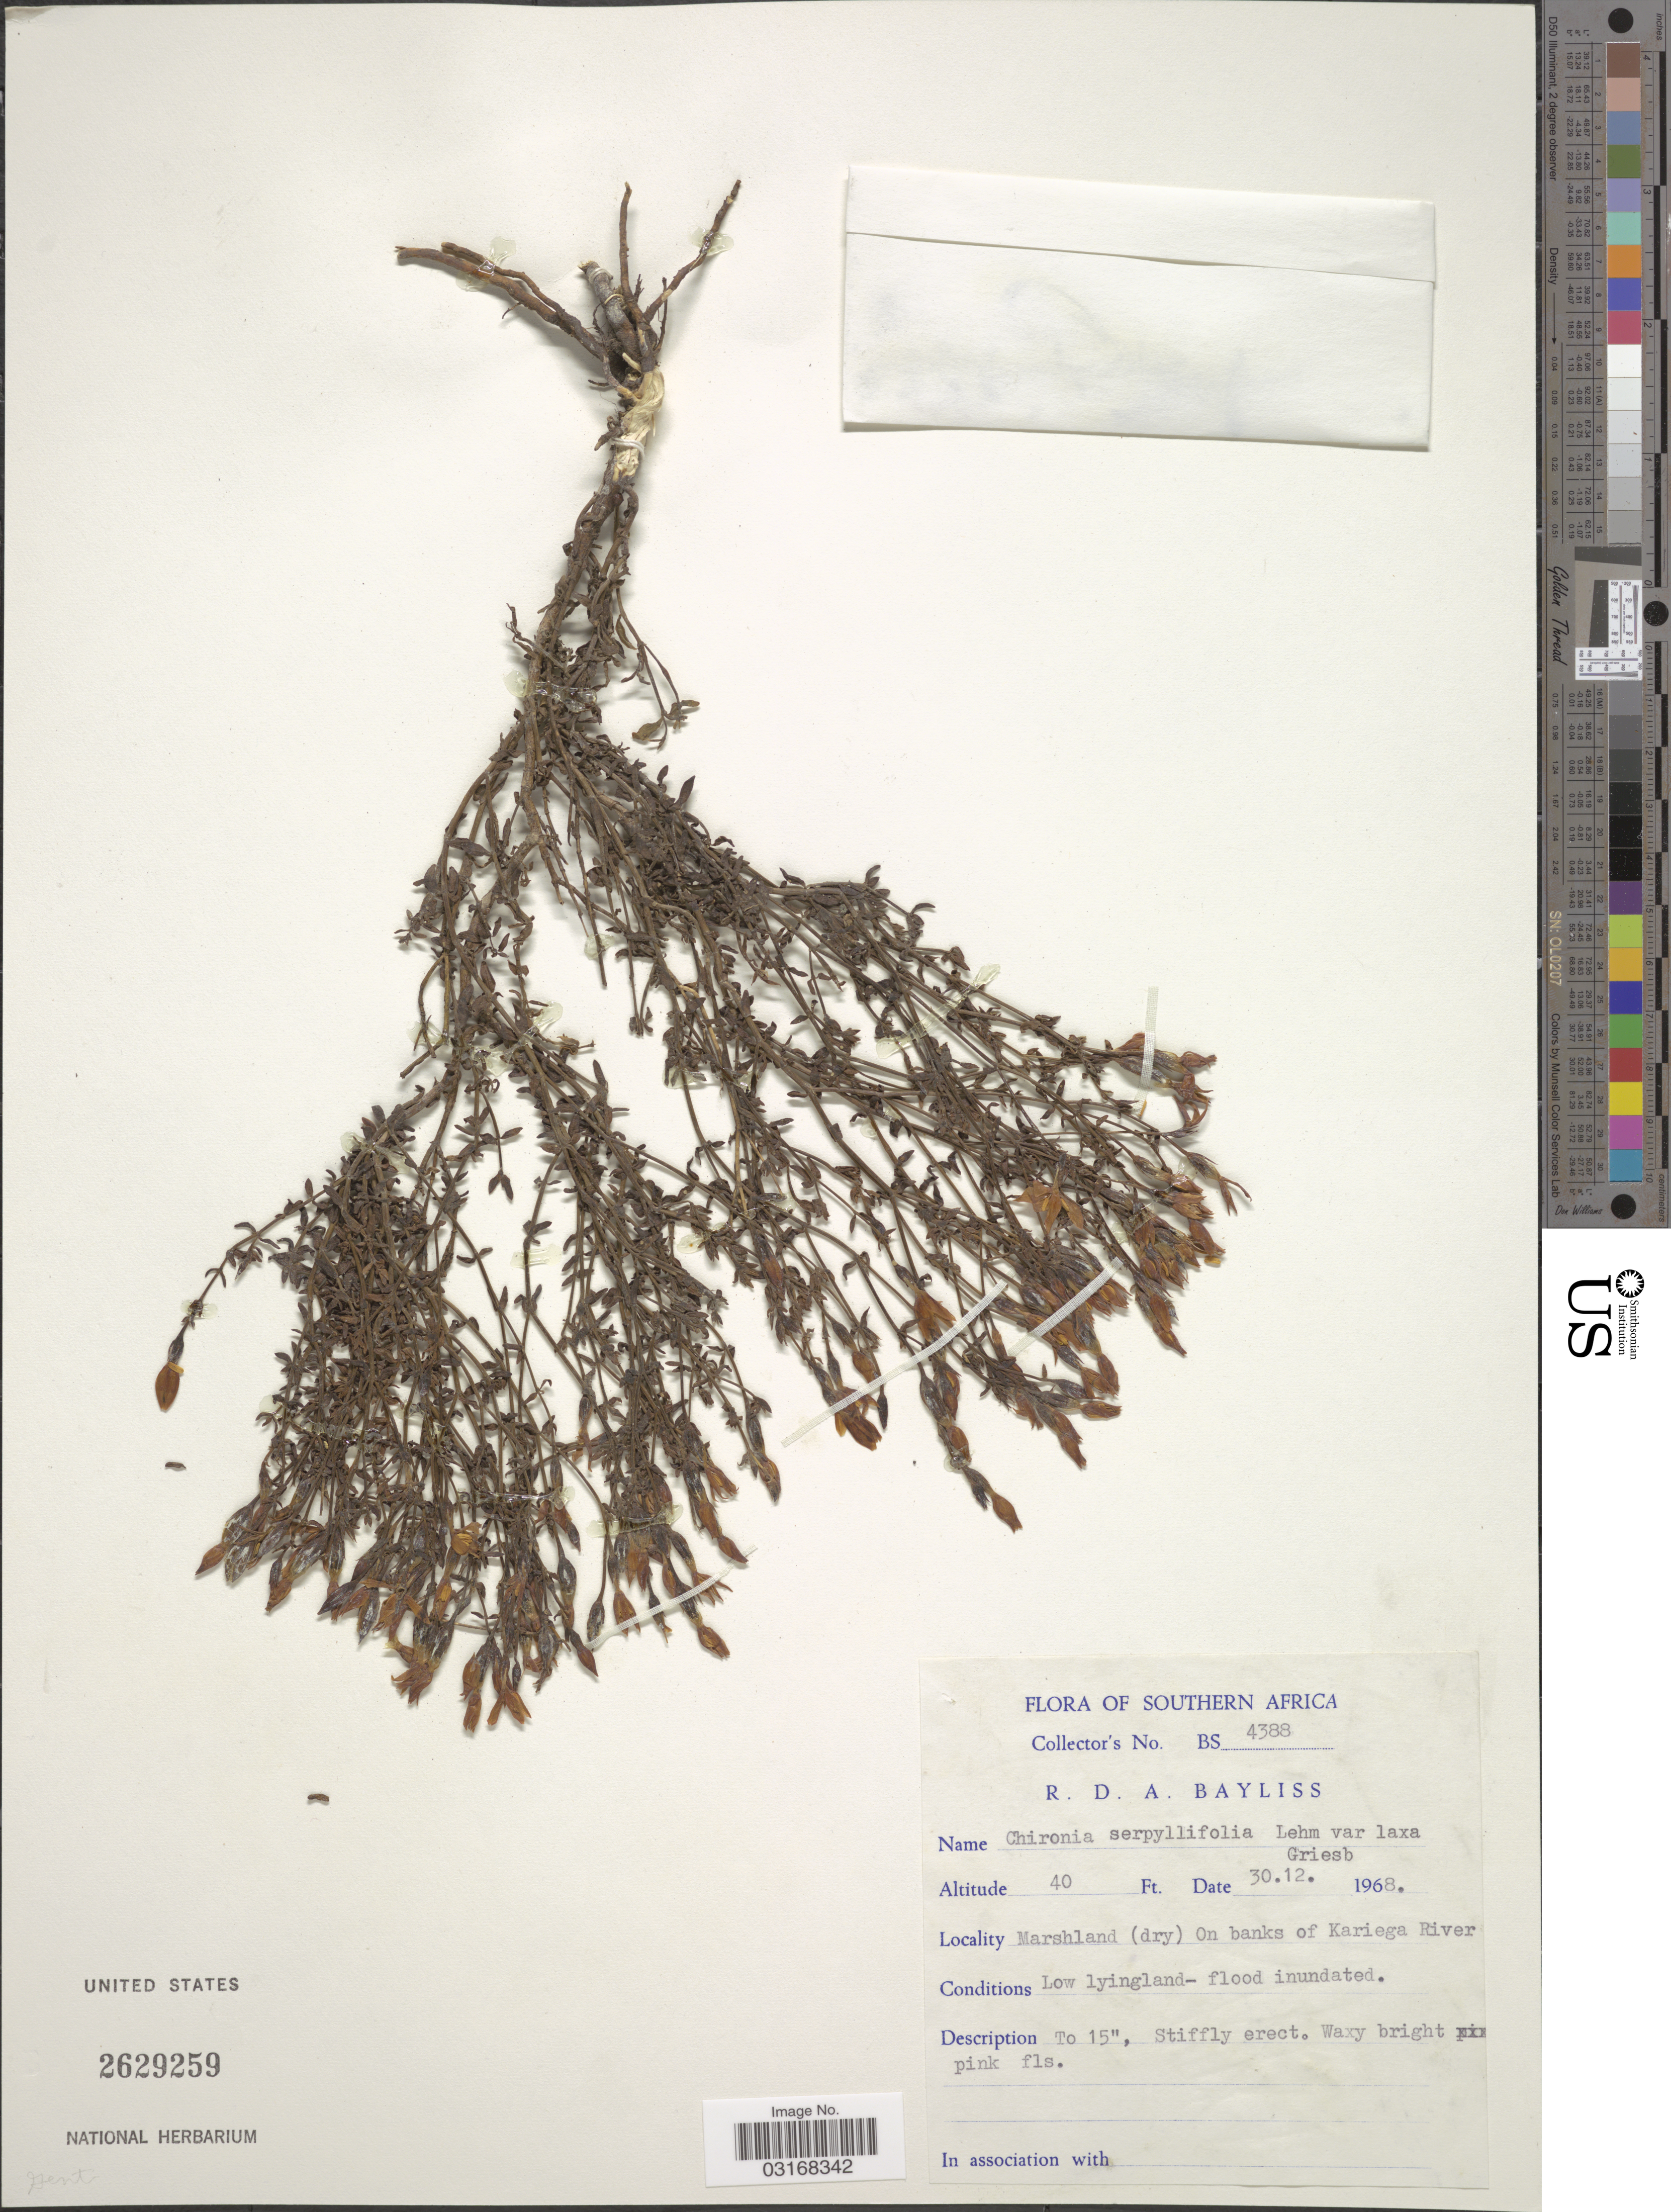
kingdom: Plantae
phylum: Tracheophyta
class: Magnoliopsida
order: Gentianales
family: Gentianaceae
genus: Chironia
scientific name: Chironia serpyllifolia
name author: Lehm.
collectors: R. Bayliss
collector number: BS4388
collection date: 1968-12-30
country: South Africa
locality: Marshland (dry) On banks of Kariega River. Southern Africa.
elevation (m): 12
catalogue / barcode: US 2629259